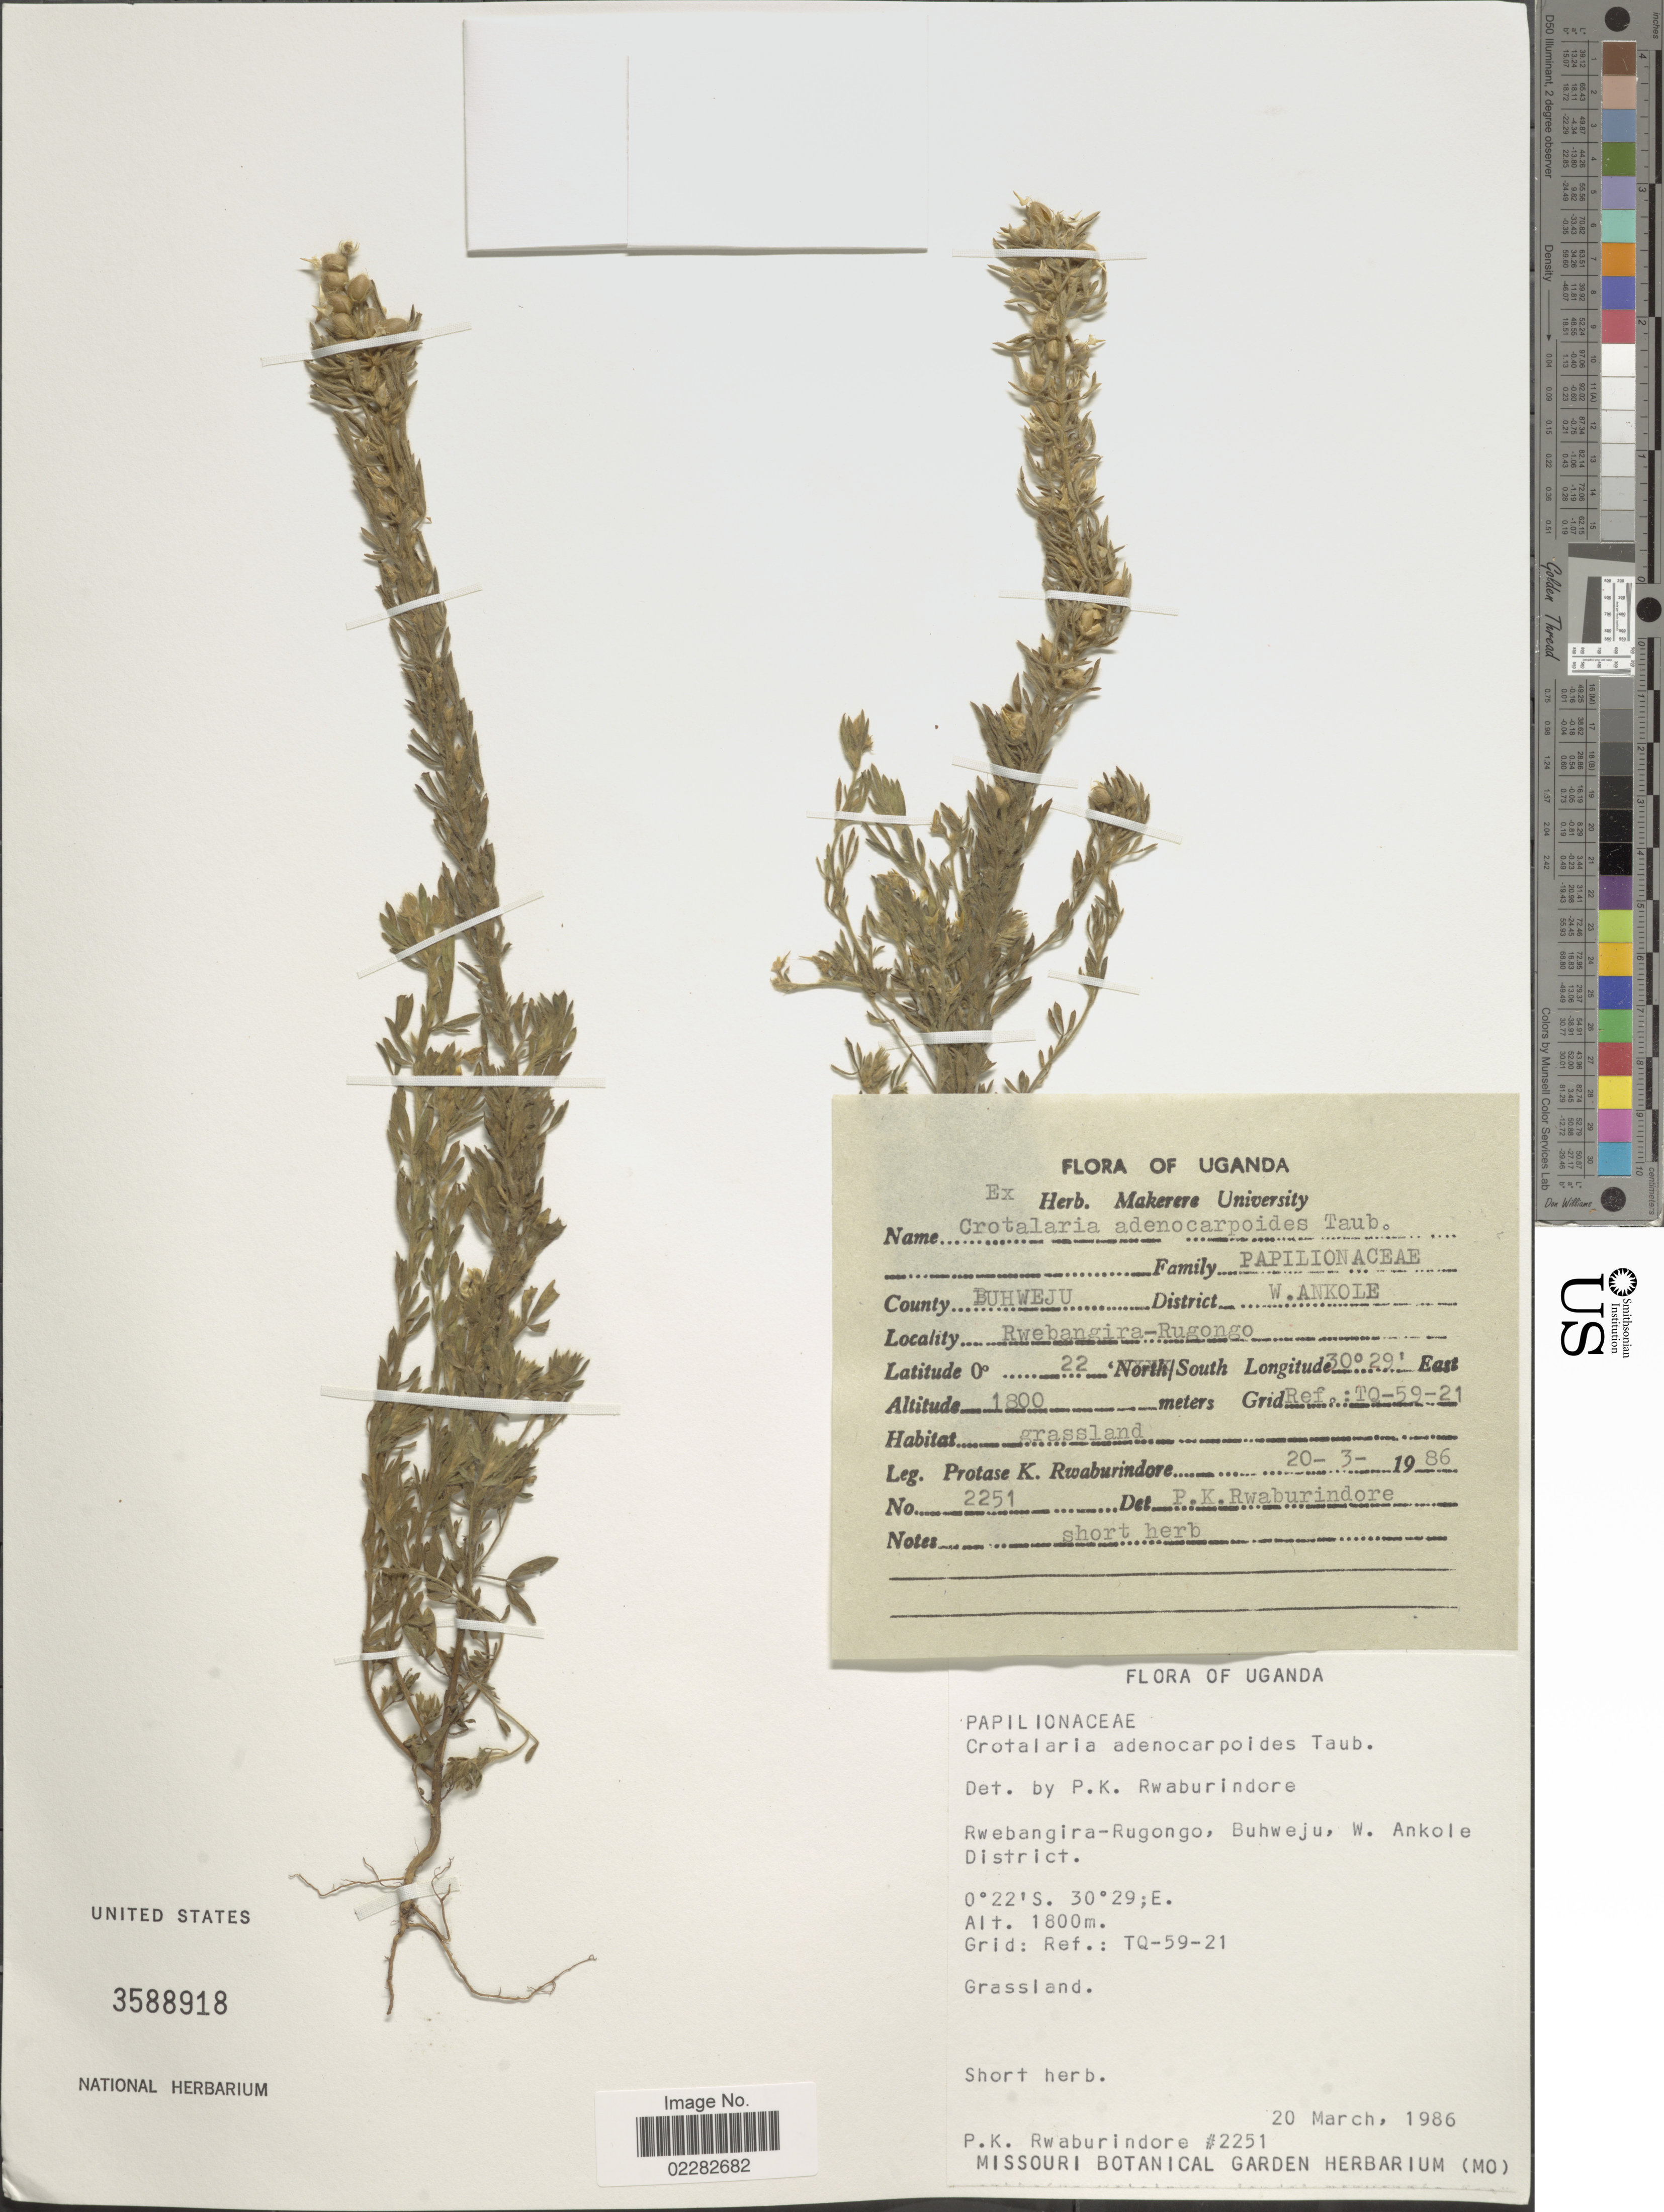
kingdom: Plantae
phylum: Tracheophyta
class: Magnoliopsida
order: Fabales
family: Fabaceae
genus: Crotalaria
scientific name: Crotalaria adenocarpoides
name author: Taub.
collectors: P. Rwaburindore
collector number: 2251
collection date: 1986-03-20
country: Uganda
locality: County Buhweju, District W. Ankole, Rwebangira-Rugongo.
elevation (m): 1800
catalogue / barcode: US 3588918